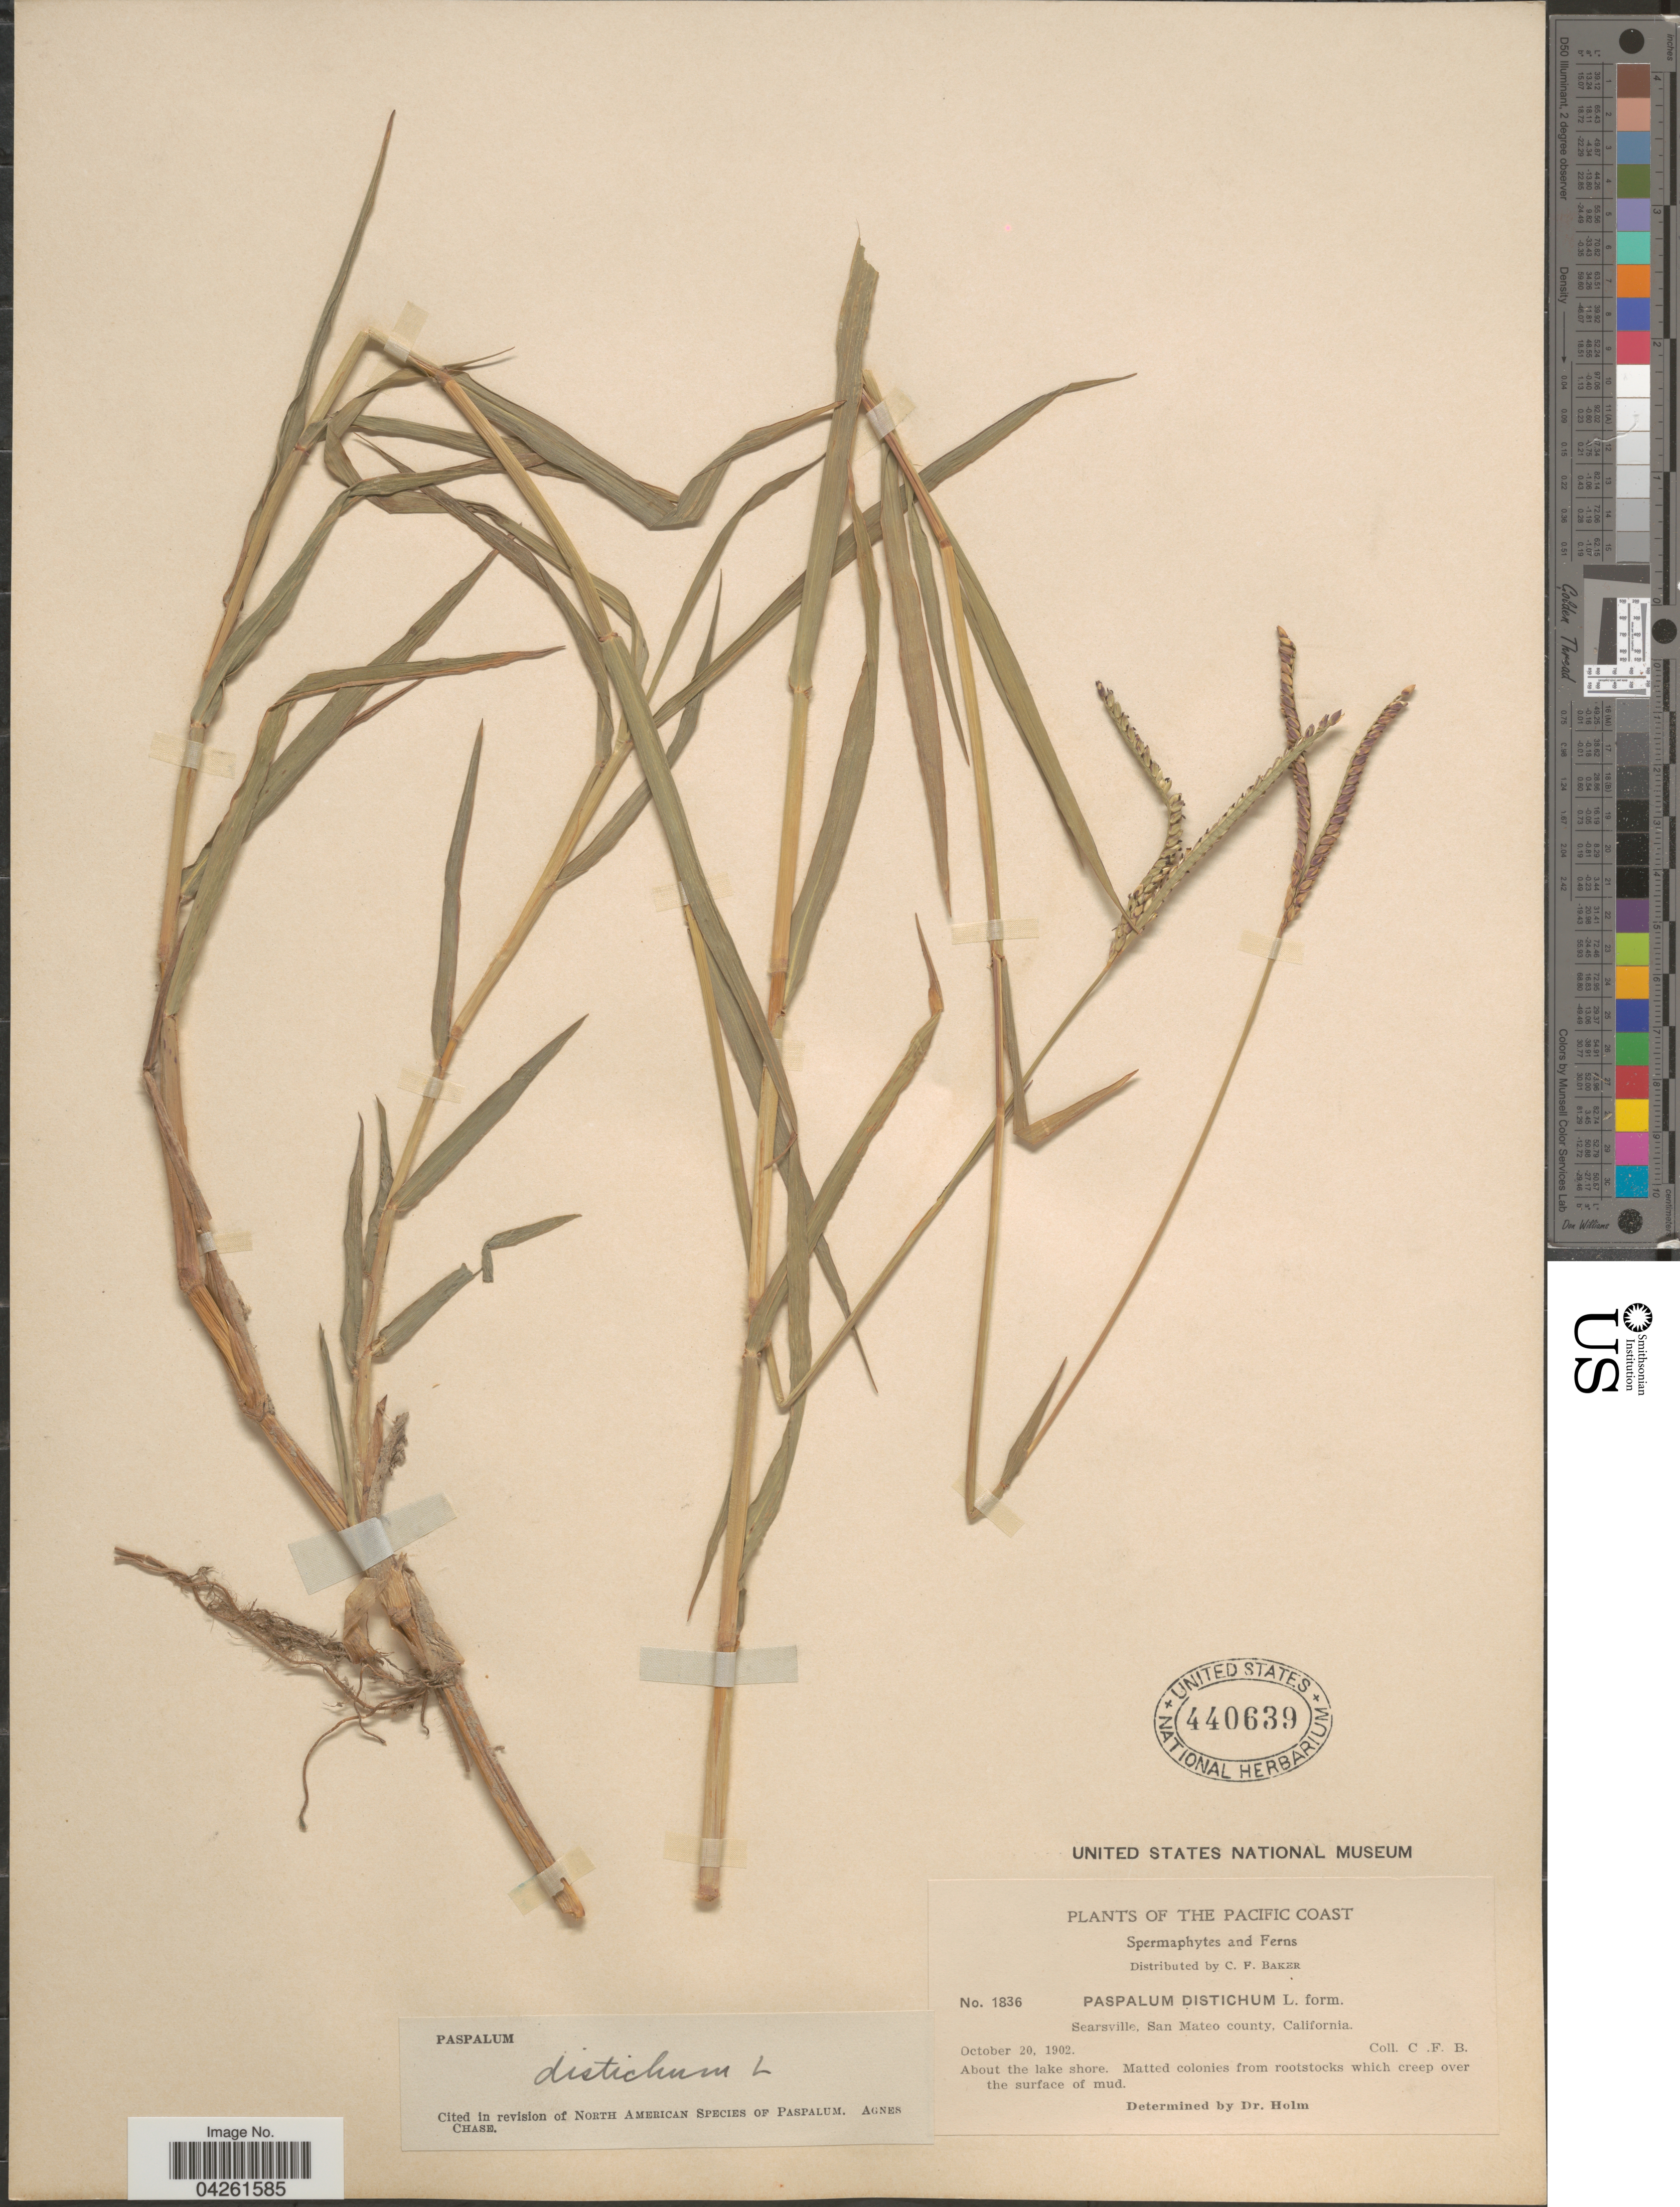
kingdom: Plantae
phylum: Tracheophyta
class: Liliopsida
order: Poales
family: Poaceae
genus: Paspalum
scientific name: Paspalum distichum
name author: L.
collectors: C. F. Baker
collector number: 1836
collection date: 1902-10-20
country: United States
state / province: California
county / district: San Mateo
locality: The Pacific Coast. Searsville, San Mateo county. About the lake shore.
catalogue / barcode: US 440639